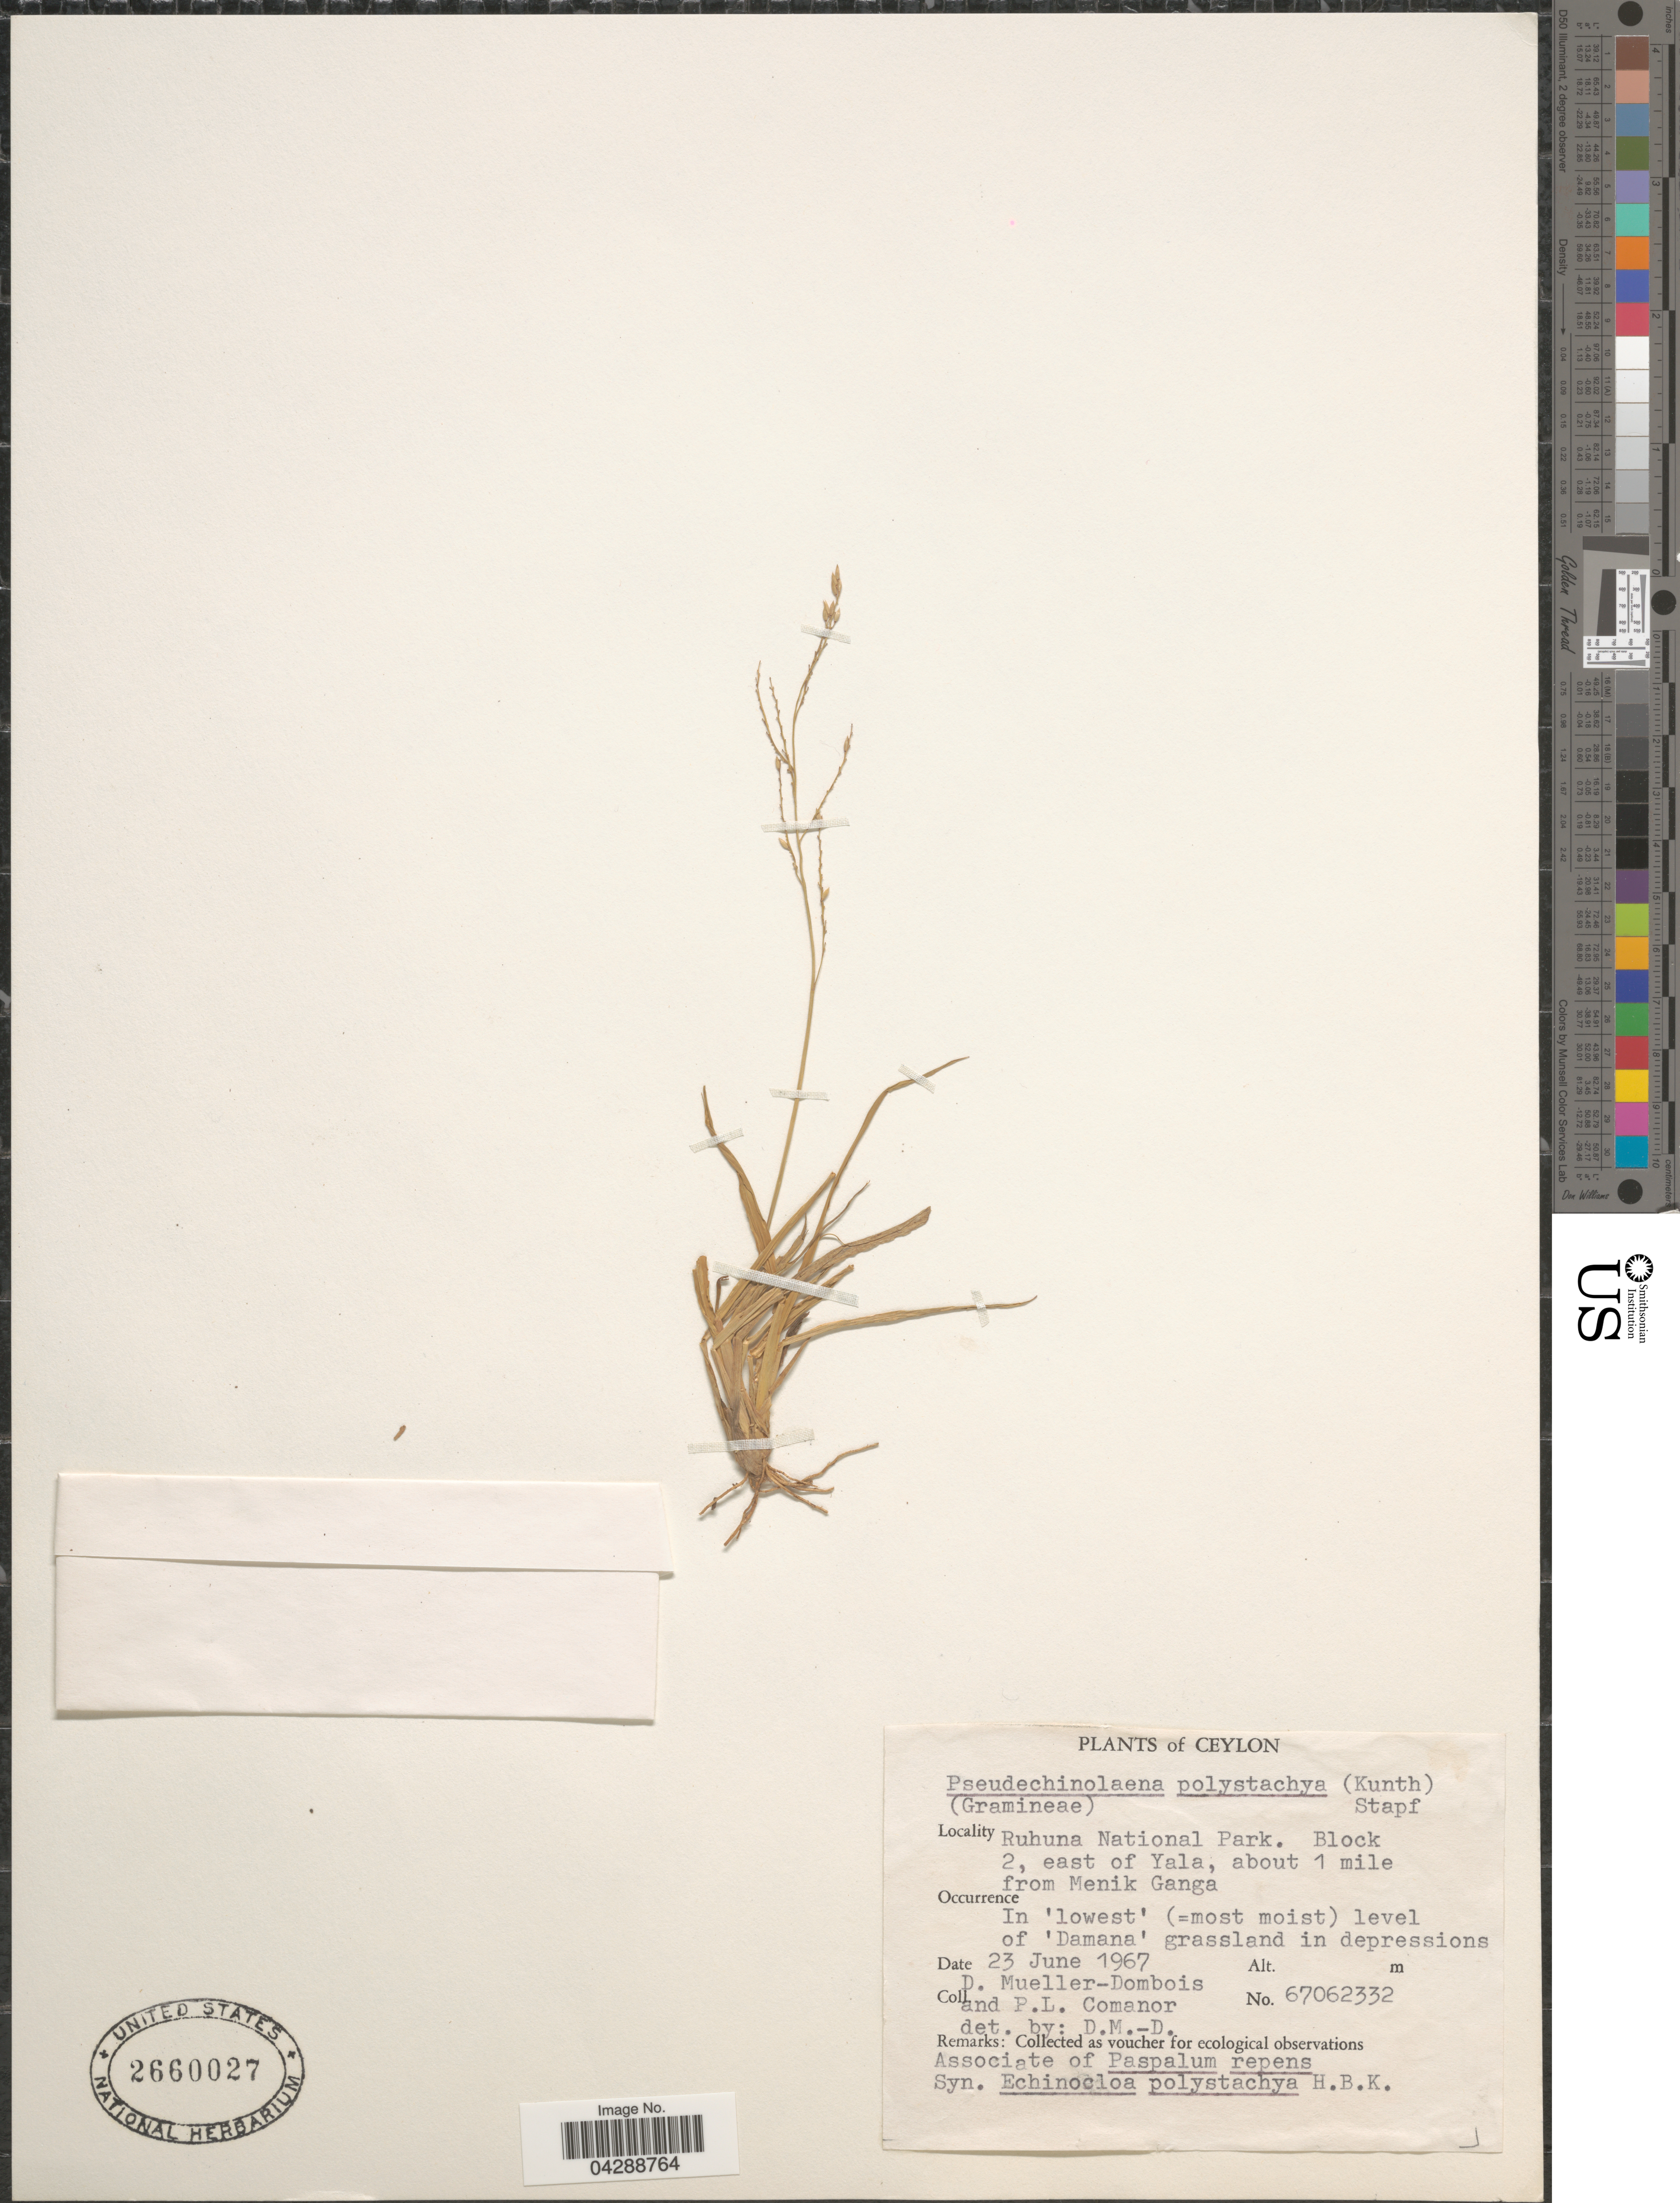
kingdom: Plantae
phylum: Tracheophyta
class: Liliopsida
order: Poales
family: Poaceae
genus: Pseudechinolaena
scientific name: Pseudechinolaena polystachya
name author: (Kunth) Stapf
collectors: D. Mueller-Dombois & P. Comanor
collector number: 67062332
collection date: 1967-06-23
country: Sri Lanka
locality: Ceylon. Ruhuna National Park. Block 2, east of Yala, about 1 mile from Menik Ganga. In 'lowest' (=most moist) level of 'Damana' grassland in depressions.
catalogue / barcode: US 2660027